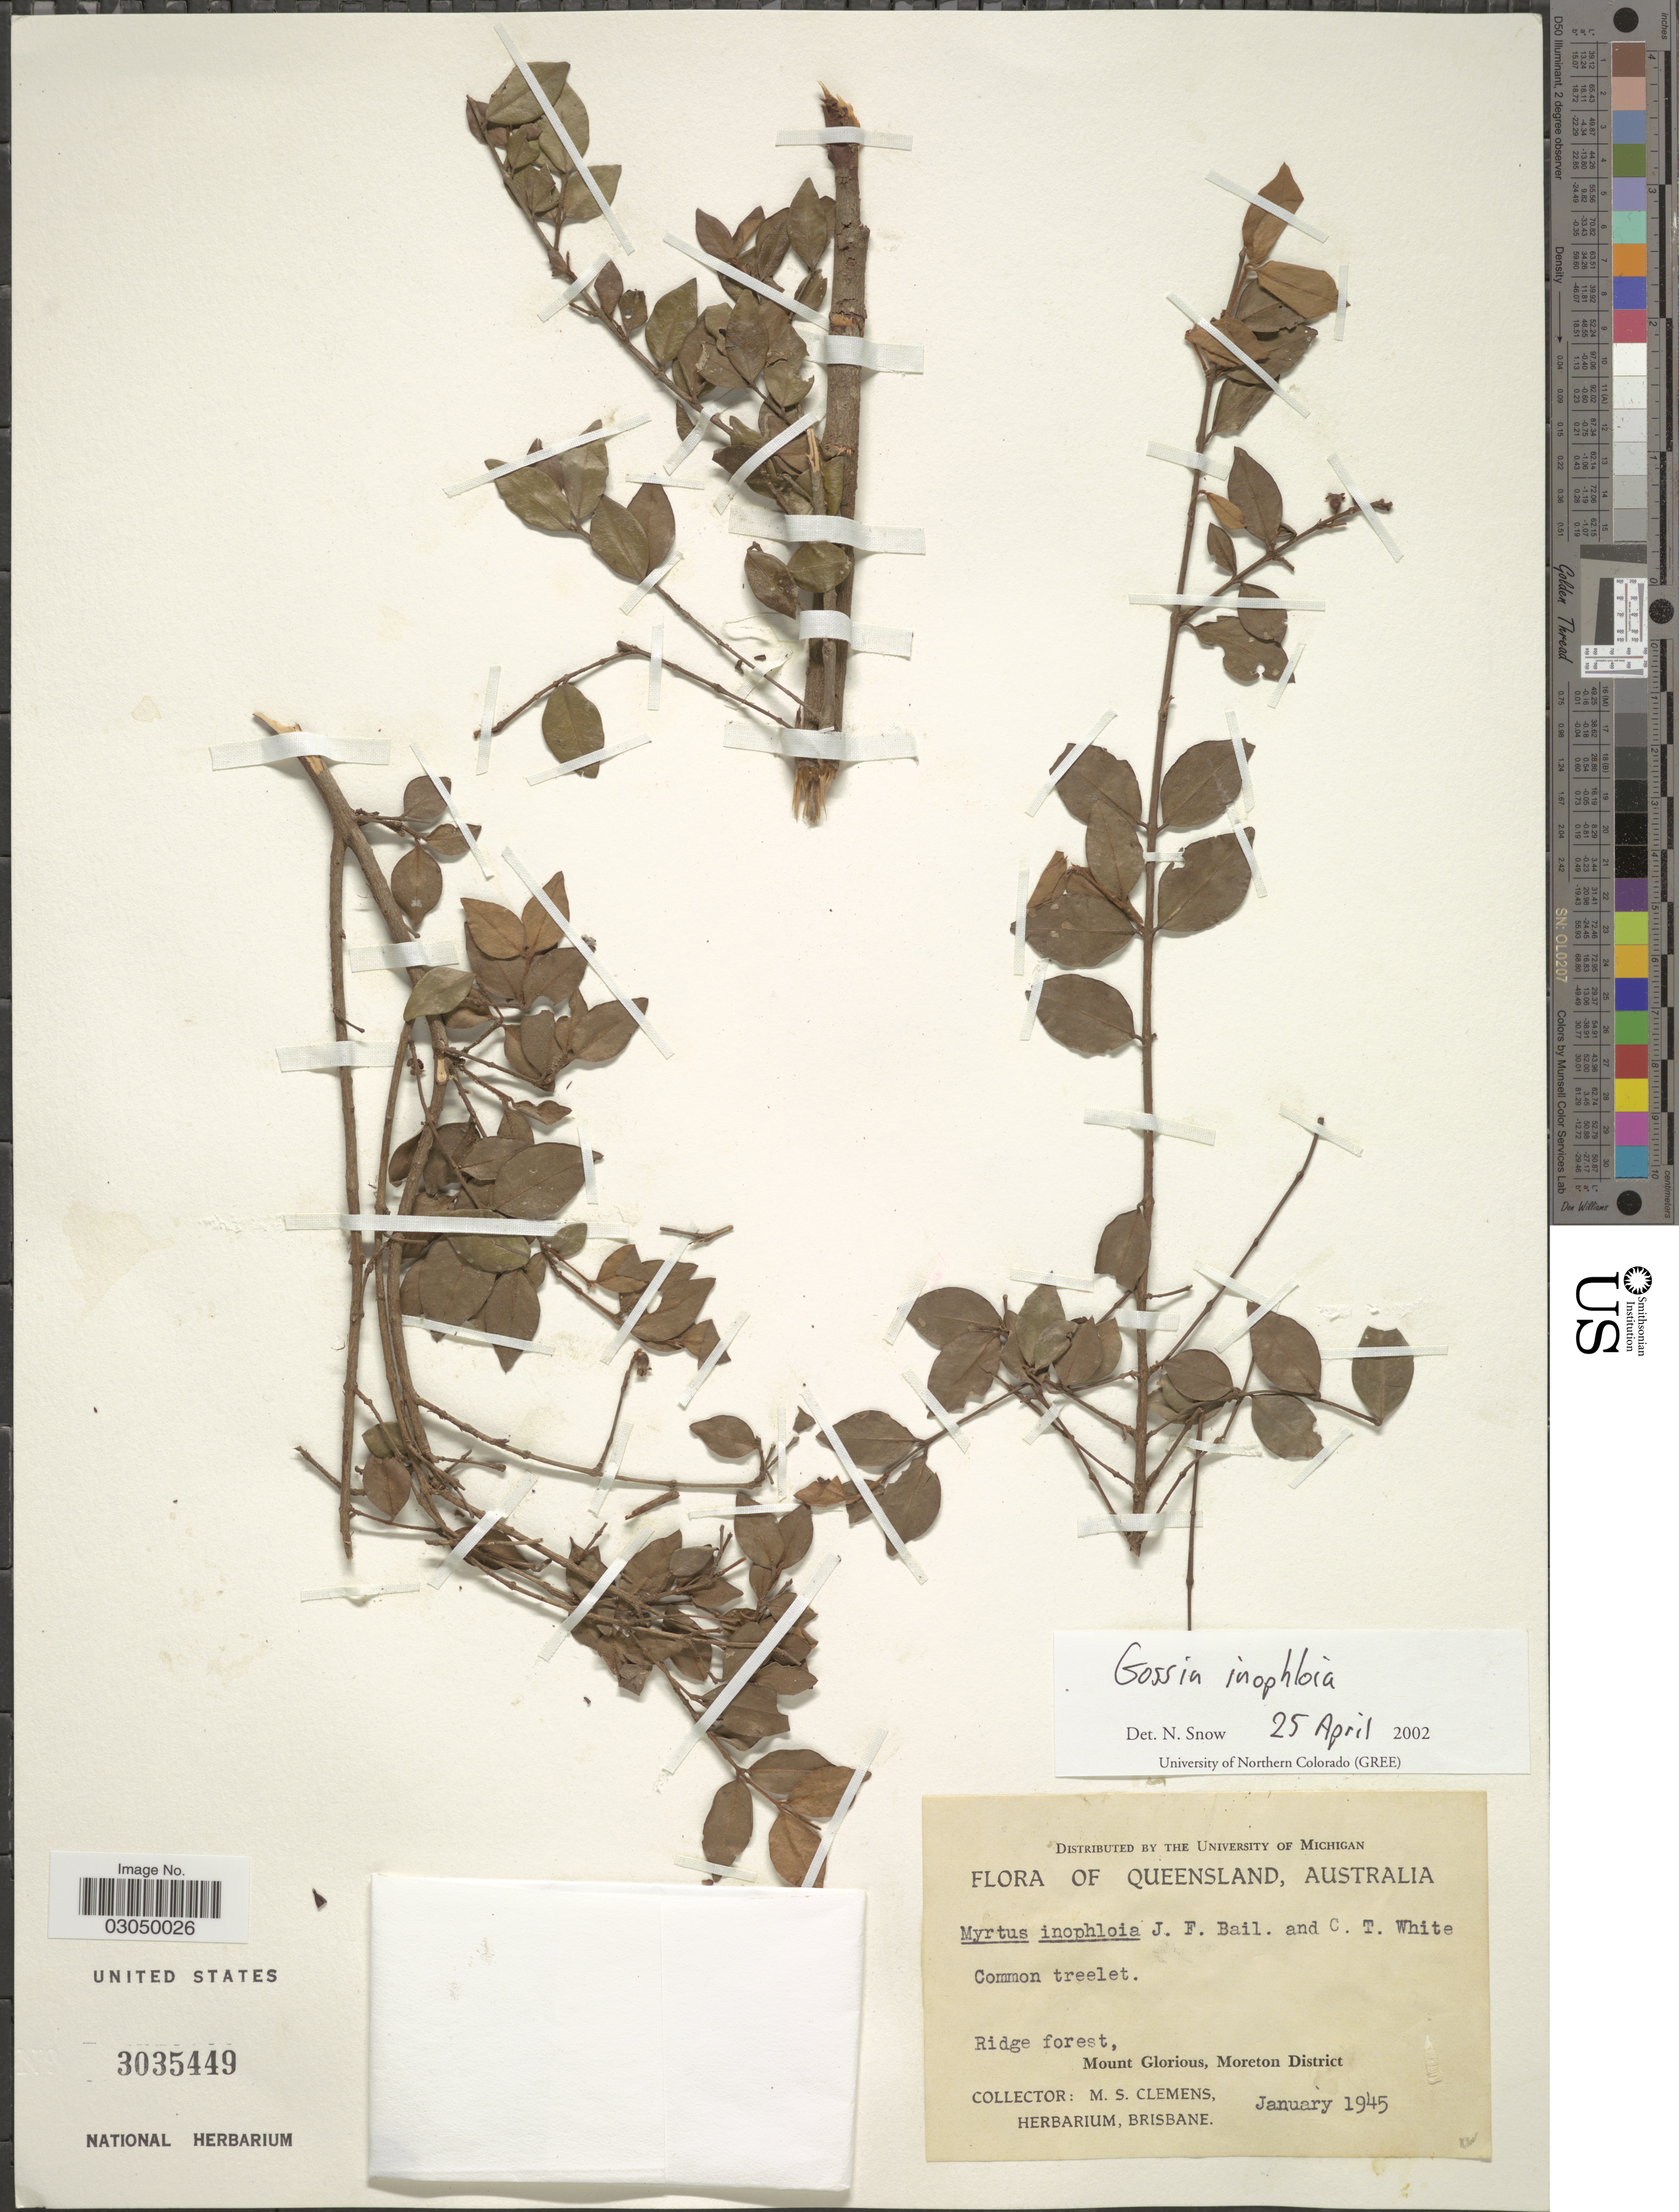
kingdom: Plantae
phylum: Tracheophyta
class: Magnoliopsida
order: Myrtales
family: Myrtaceae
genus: Gossia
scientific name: Gossia inophloia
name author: (J.F. Bailey & C.T. White) N. Snow & Guymer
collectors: M. S. Clemens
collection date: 1945-01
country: Australia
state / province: Queensland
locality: Mount Glorious, Moreton District.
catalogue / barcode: US 3035449